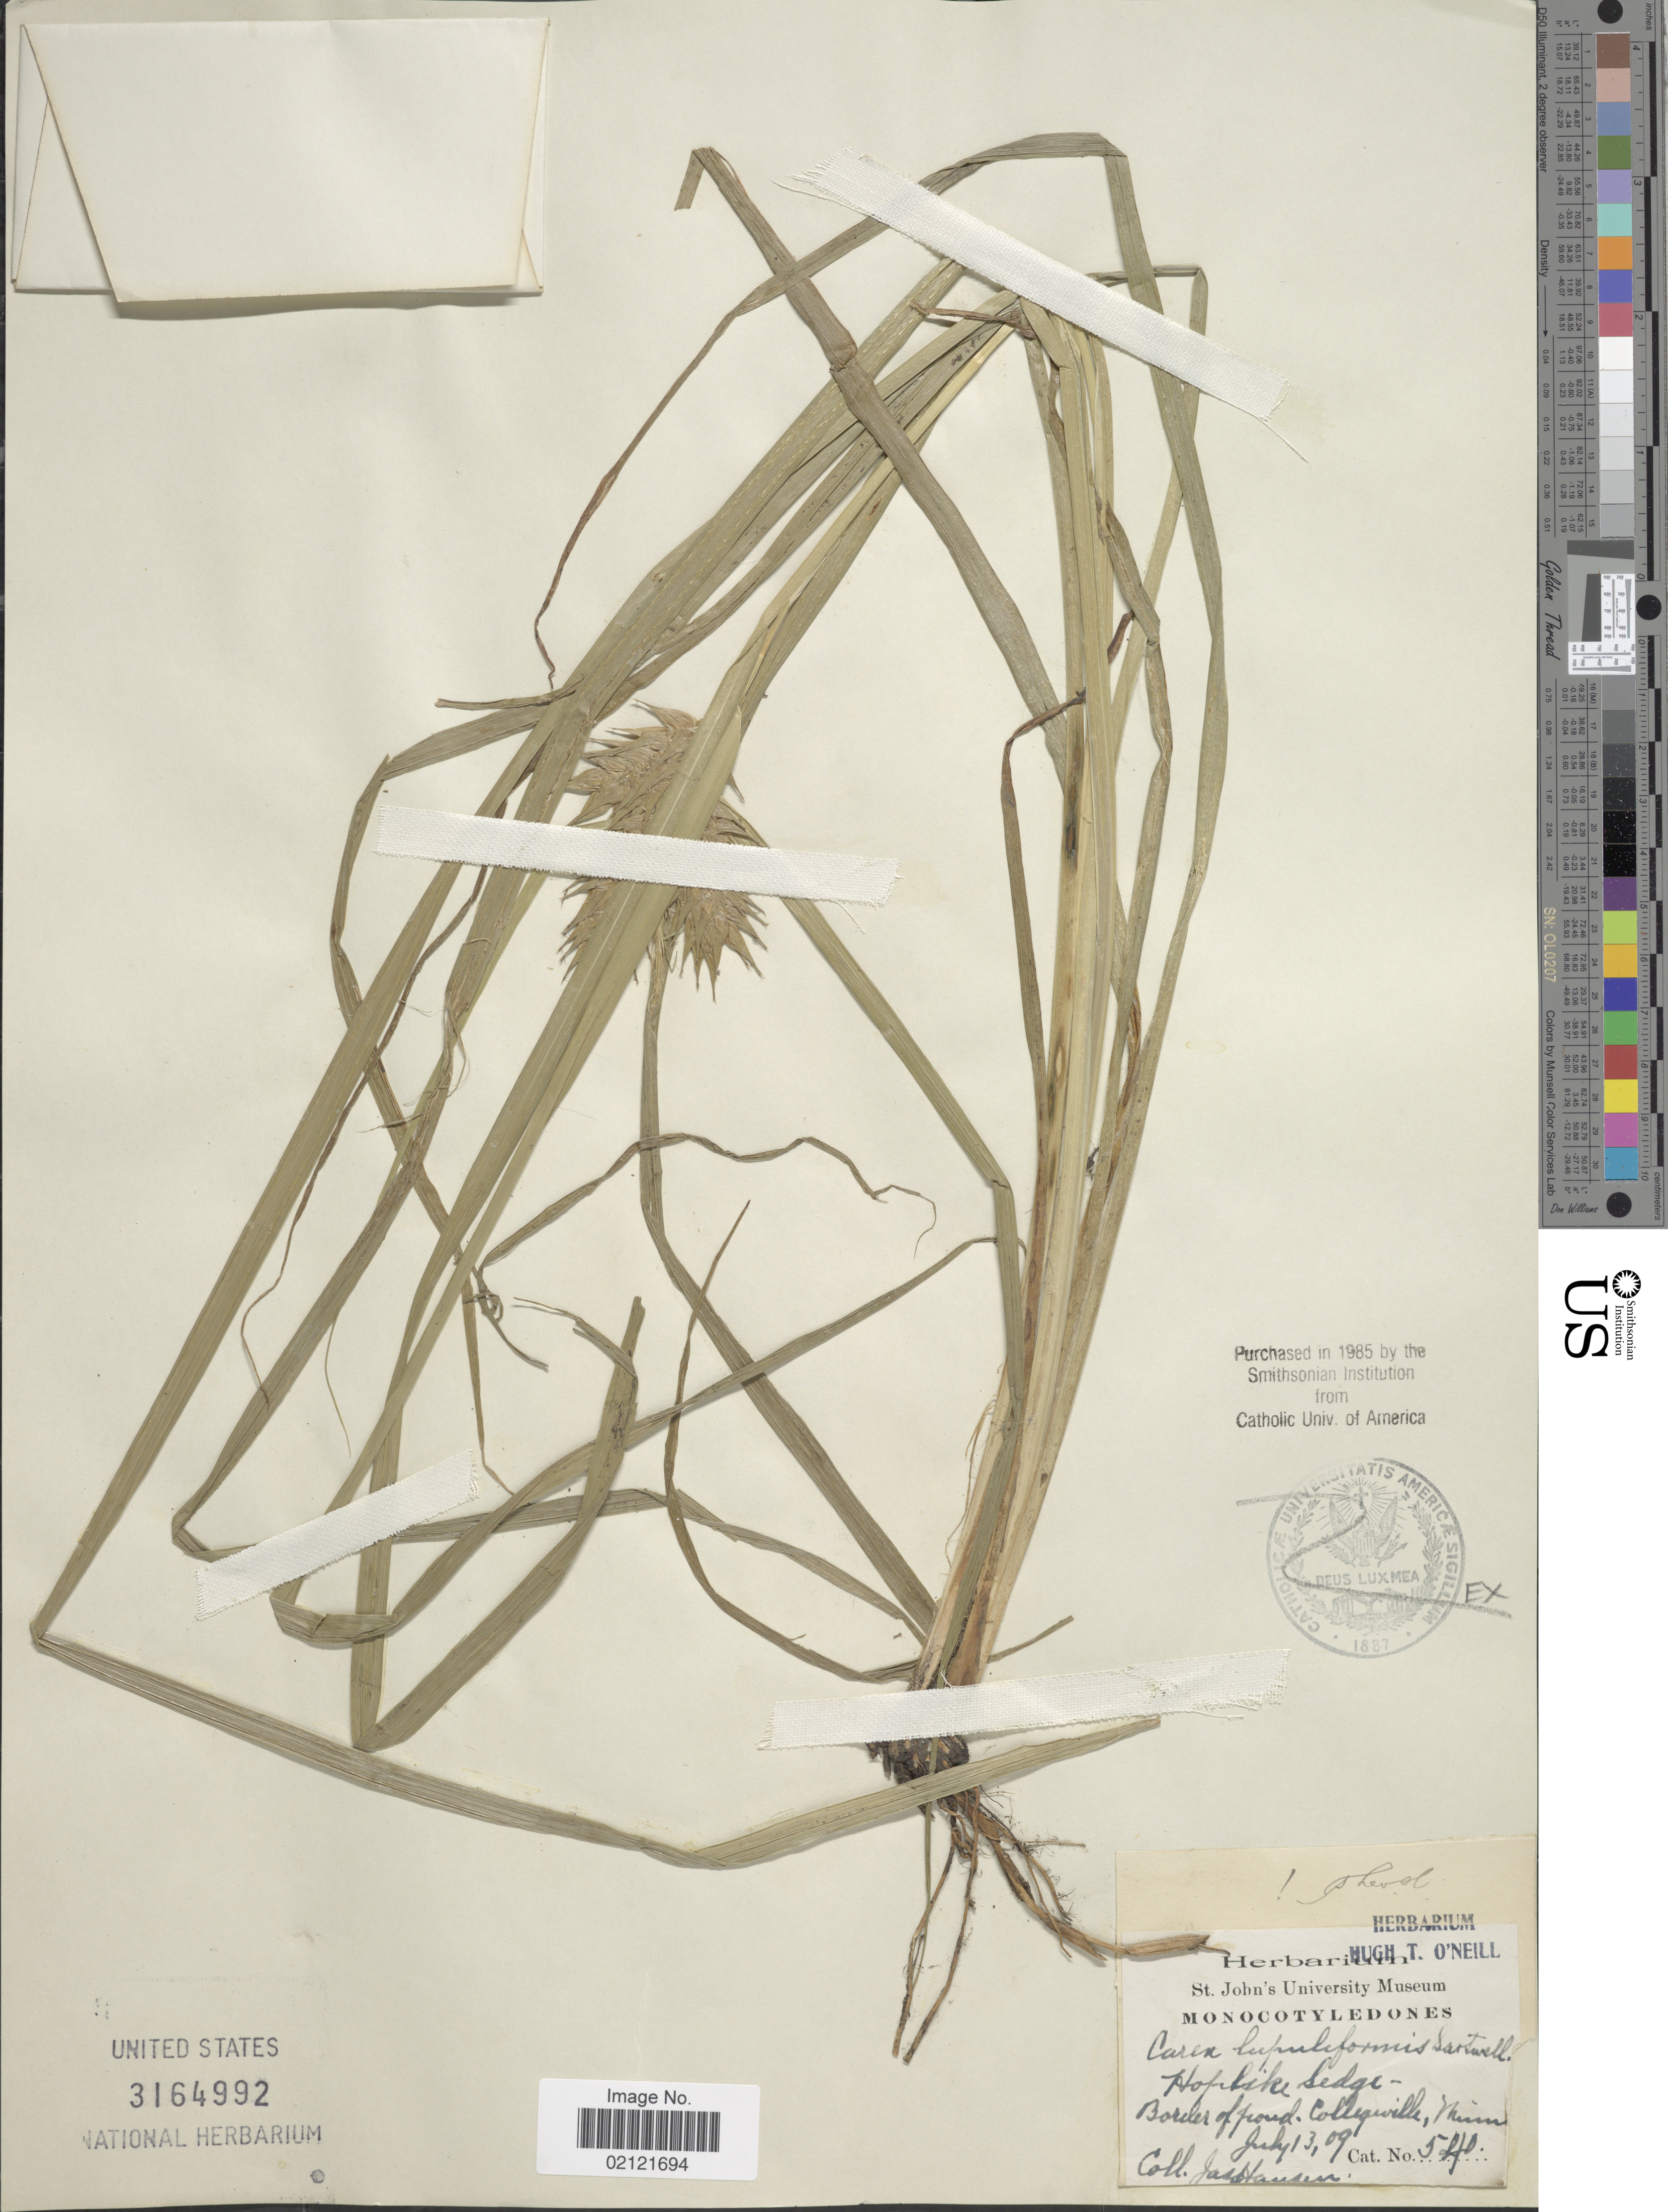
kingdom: Plantae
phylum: Tracheophyta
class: Liliopsida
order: Poales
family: Cyperaceae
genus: Carex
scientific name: Carex lupuliformis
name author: Sartwell ex Dewey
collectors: J. Hansen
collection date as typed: Transcribed d/m/y: 13/7/9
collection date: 1909-07-13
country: United States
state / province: Minnesota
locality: Border of pond. Collegeville,.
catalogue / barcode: US 3164992